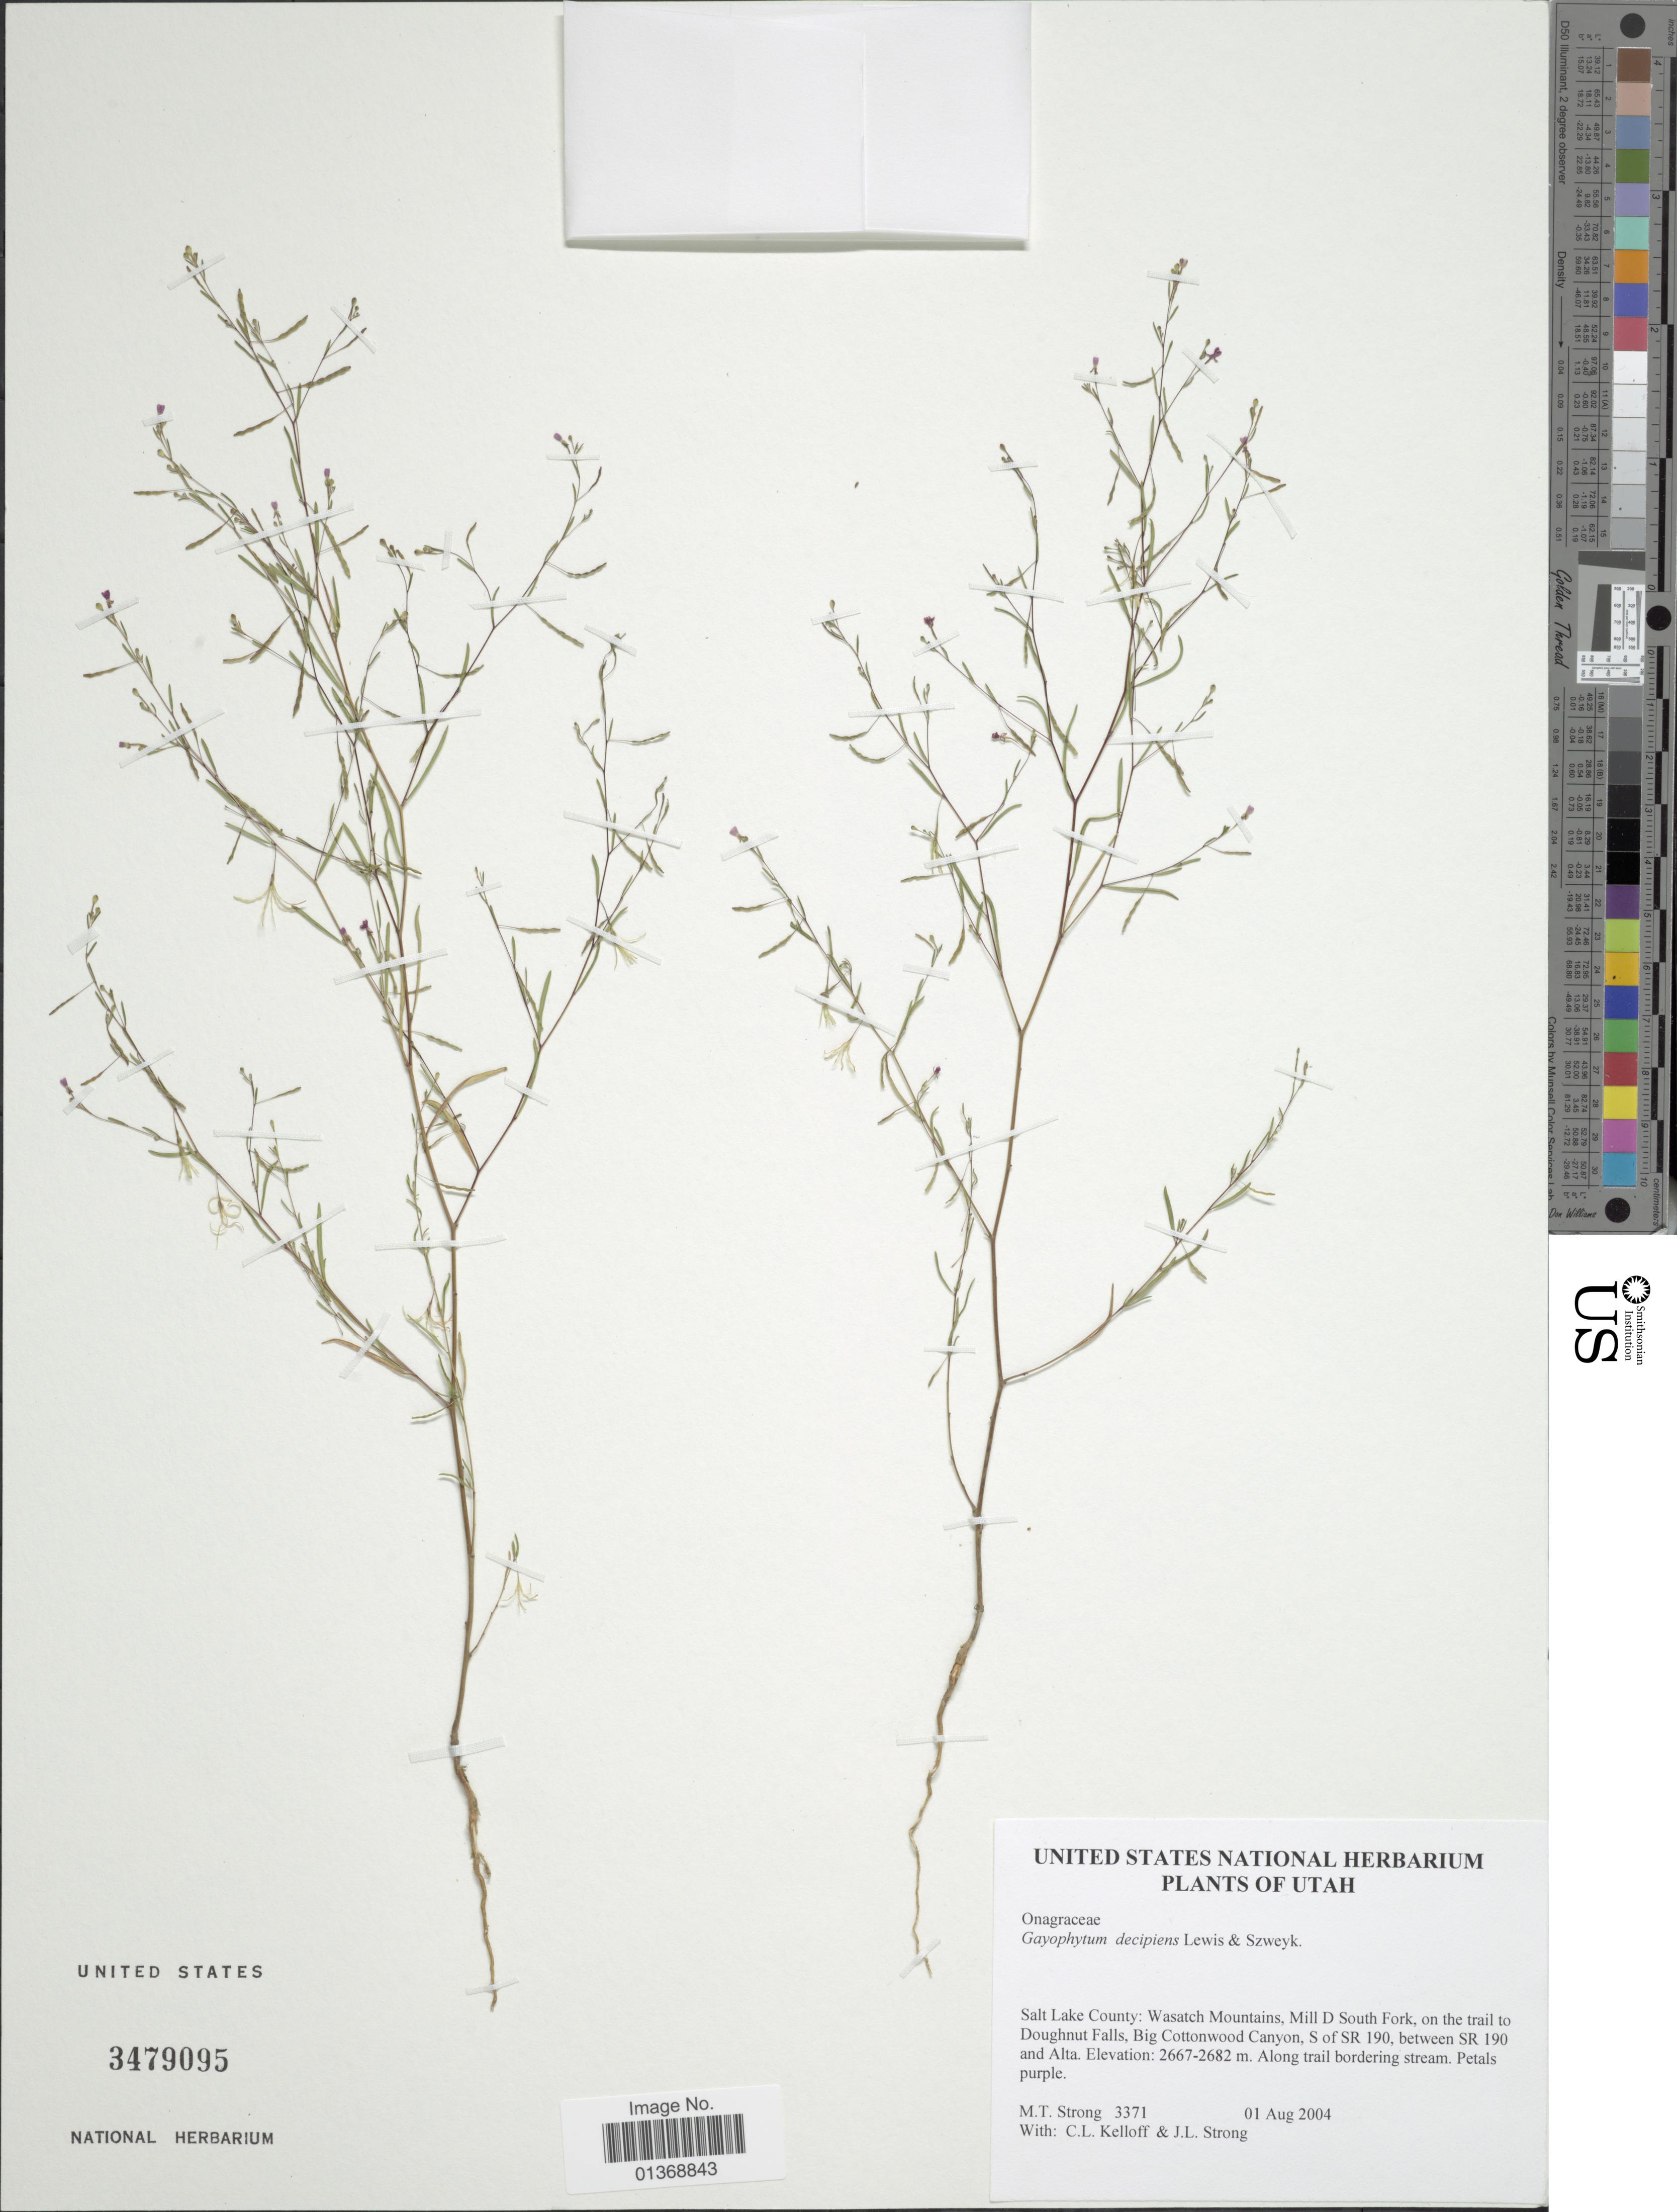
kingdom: Plantae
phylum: Tracheophyta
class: Magnoliopsida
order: Myrtales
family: Onagraceae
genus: Gayophytum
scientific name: Gayophytum decipiens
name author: F. H. Lewis & Szweyk.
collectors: M. T. Strong, C. L. Kelloff & J. L. Strong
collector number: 3371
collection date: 2004-08-01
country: United States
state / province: Utah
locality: Salt Lake County: Wasatch Mountains, Mill D South Fork, on the trail to Doughnut Falls, Big Cottonwood Canyon, S of SR 190, between SR 190 and Alta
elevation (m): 2667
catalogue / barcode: US 3479095